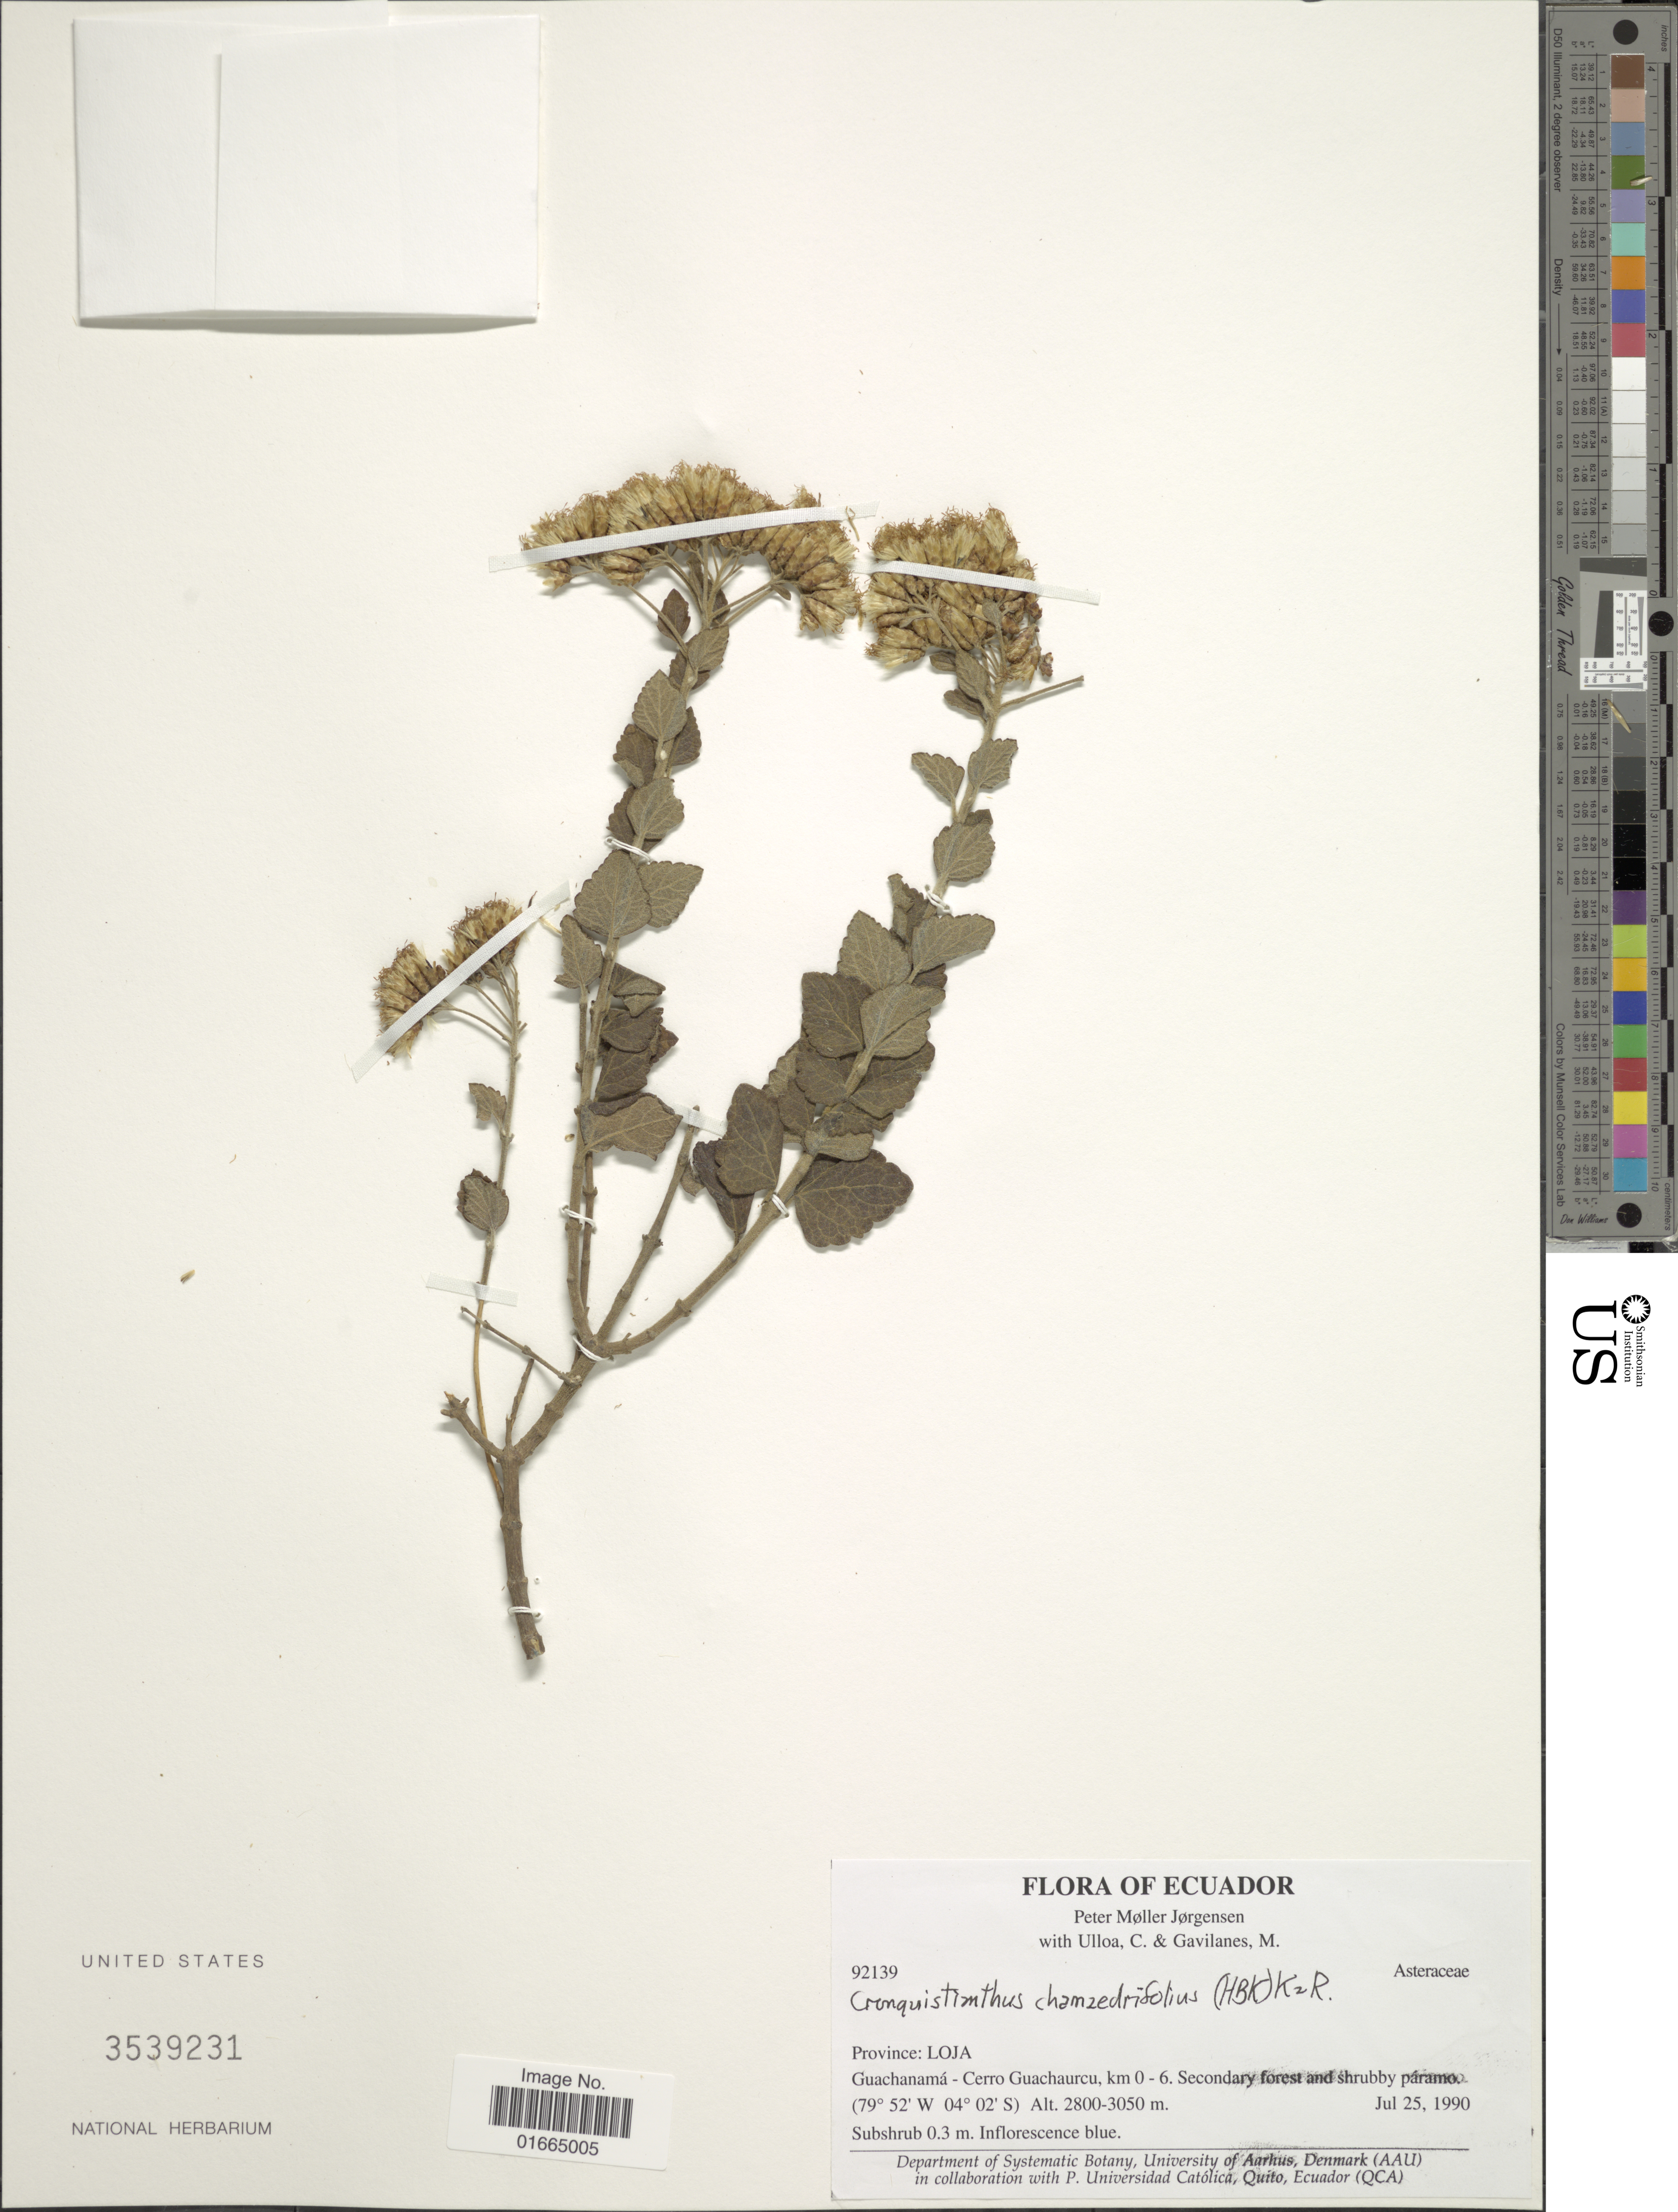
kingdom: Plantae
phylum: Tracheophyta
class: Magnoliopsida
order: Asterales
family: Asteraceae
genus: Cronquistianthus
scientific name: Cronquistianthus chamaedrifolius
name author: (Kunth) R.M. King & H. Rob.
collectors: P. M. Jørgensen, C. Ulloa & M. Gavilanes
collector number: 92139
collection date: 1990-07-25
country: Ecuador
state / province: Loja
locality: Province: Loja. Guachanamá - Cerro Guachaurcu, km 0-6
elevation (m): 2800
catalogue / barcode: US 3539231